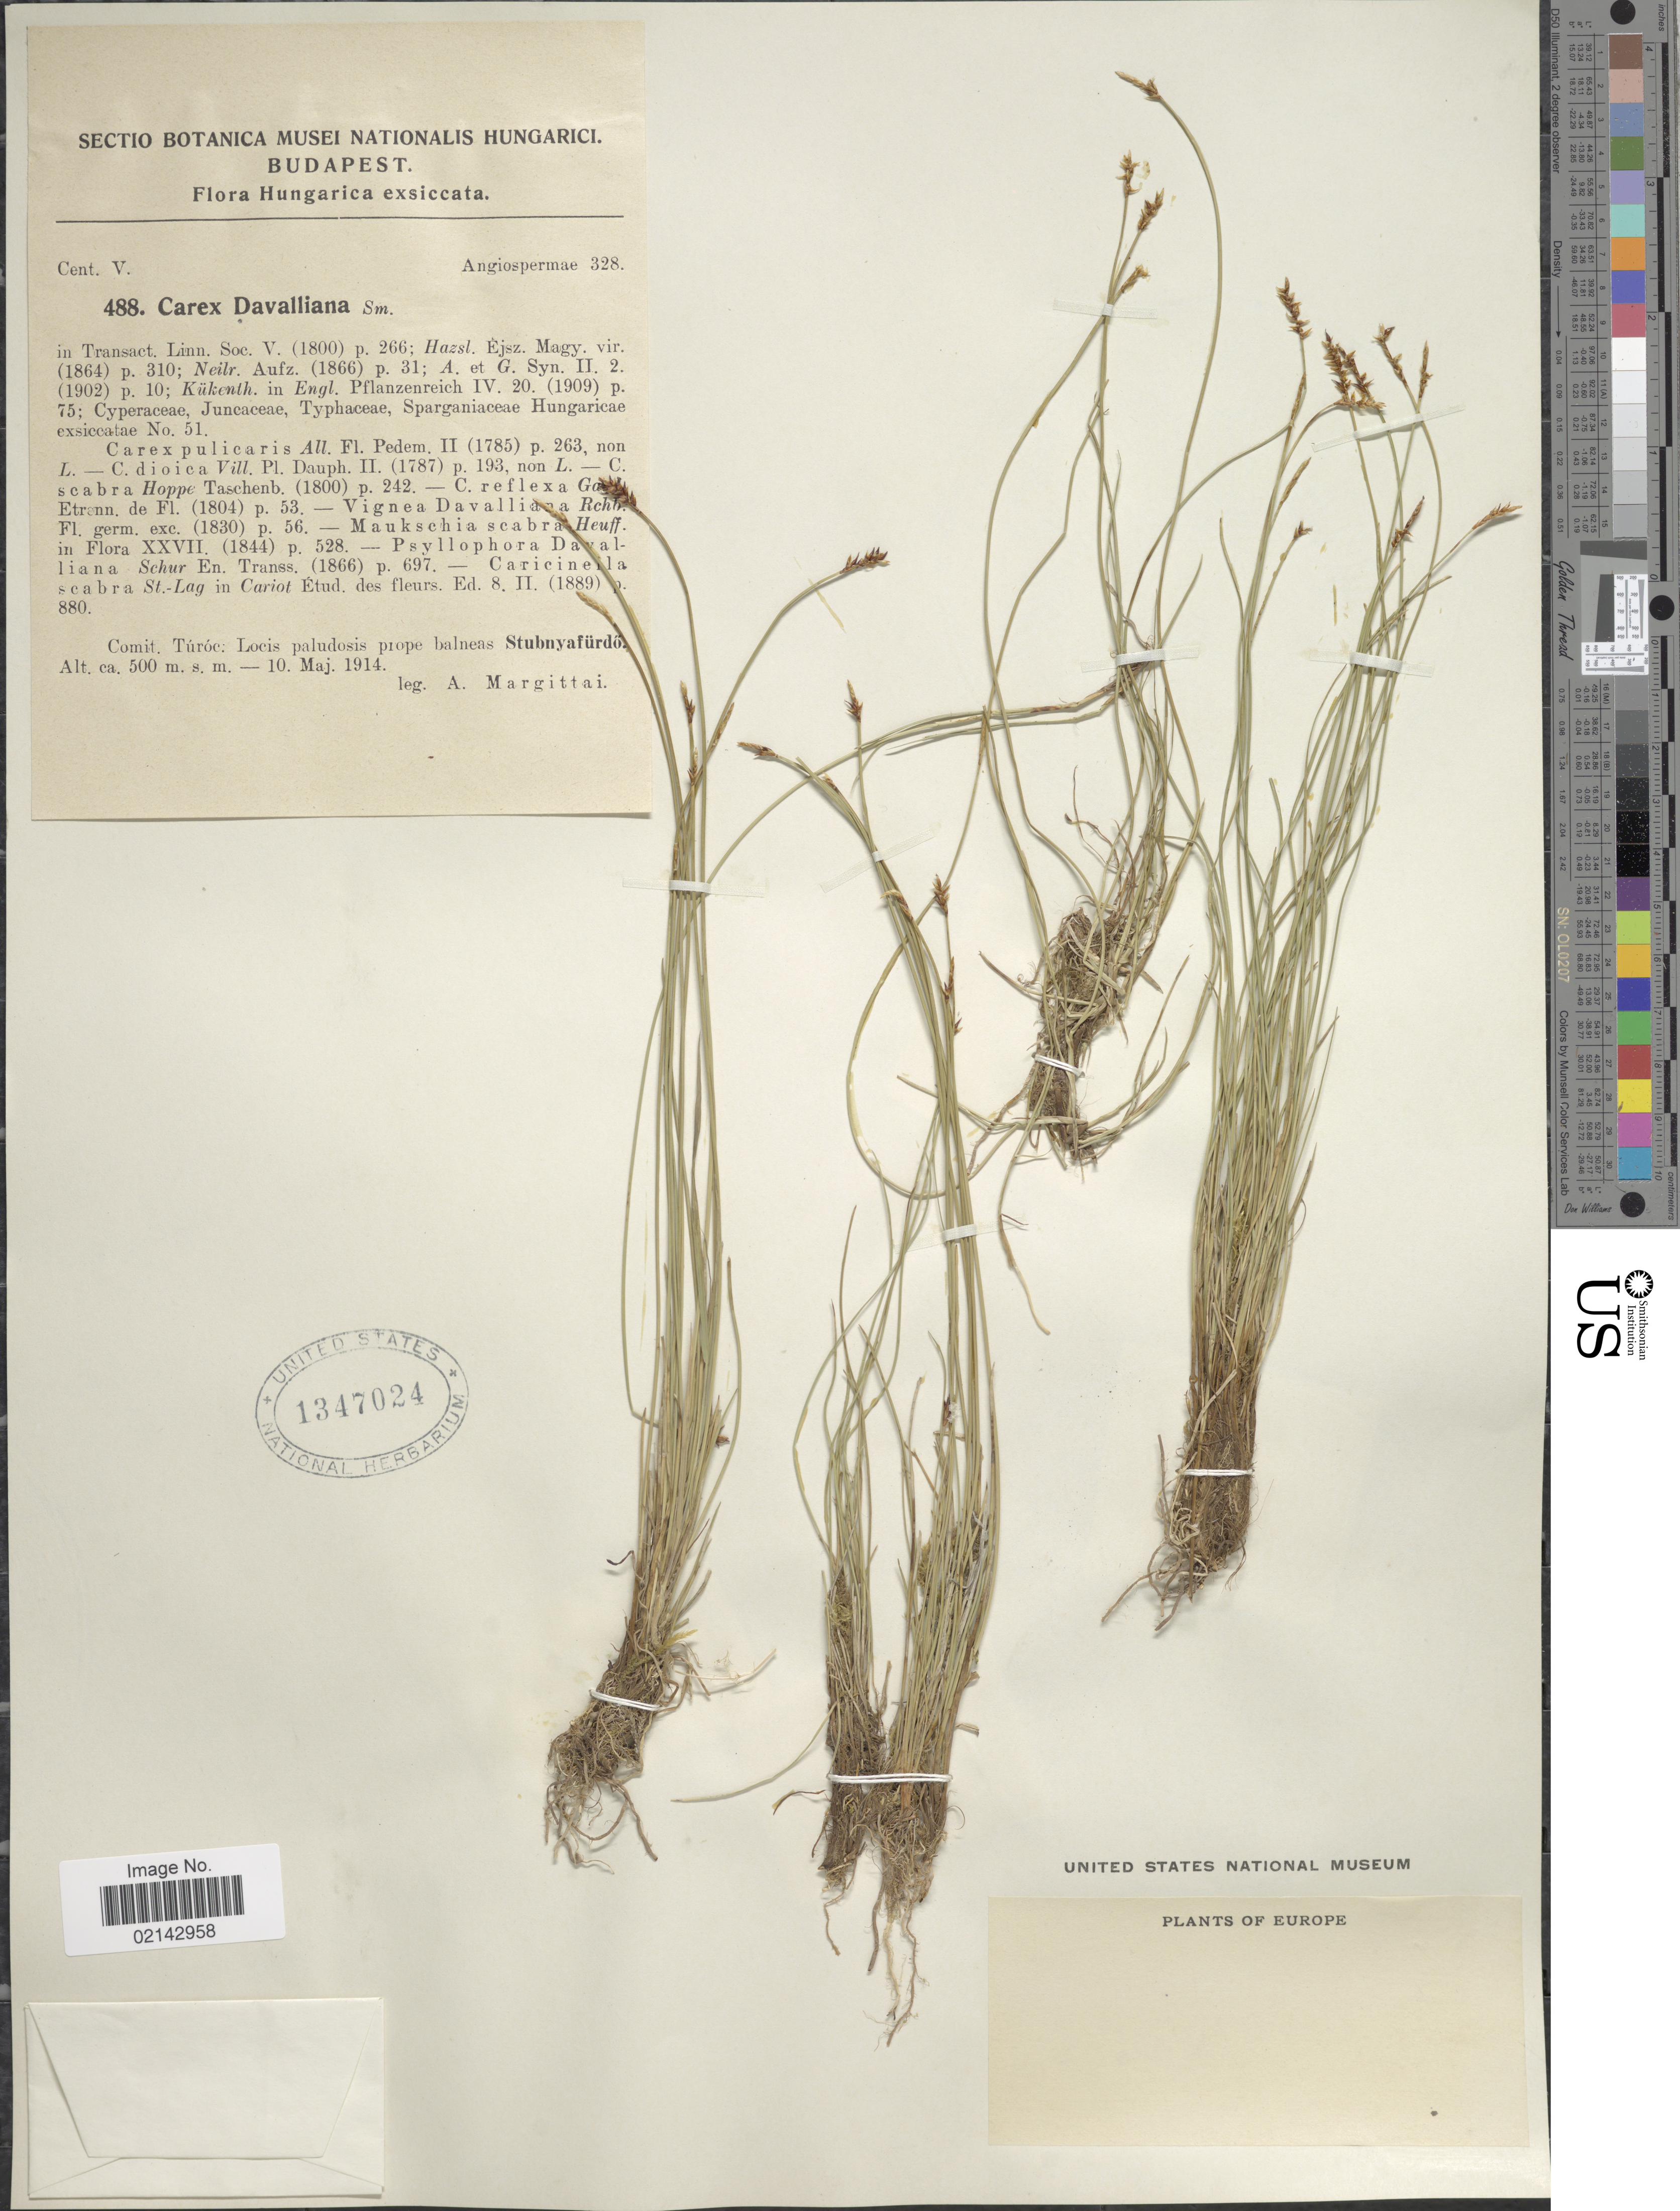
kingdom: Plantae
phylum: Tracheophyta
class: Liliopsida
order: Poales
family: Cyperaceae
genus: Carex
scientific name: Carex davalliana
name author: Sm.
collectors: A. Margittai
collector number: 488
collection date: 1914-05-10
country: Hungary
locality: Hungarica, Europe, Comit. Turoc, Locis paludosis prope balneas Stubnyafurdo [illegible text].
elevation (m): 500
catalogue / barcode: US 1347024